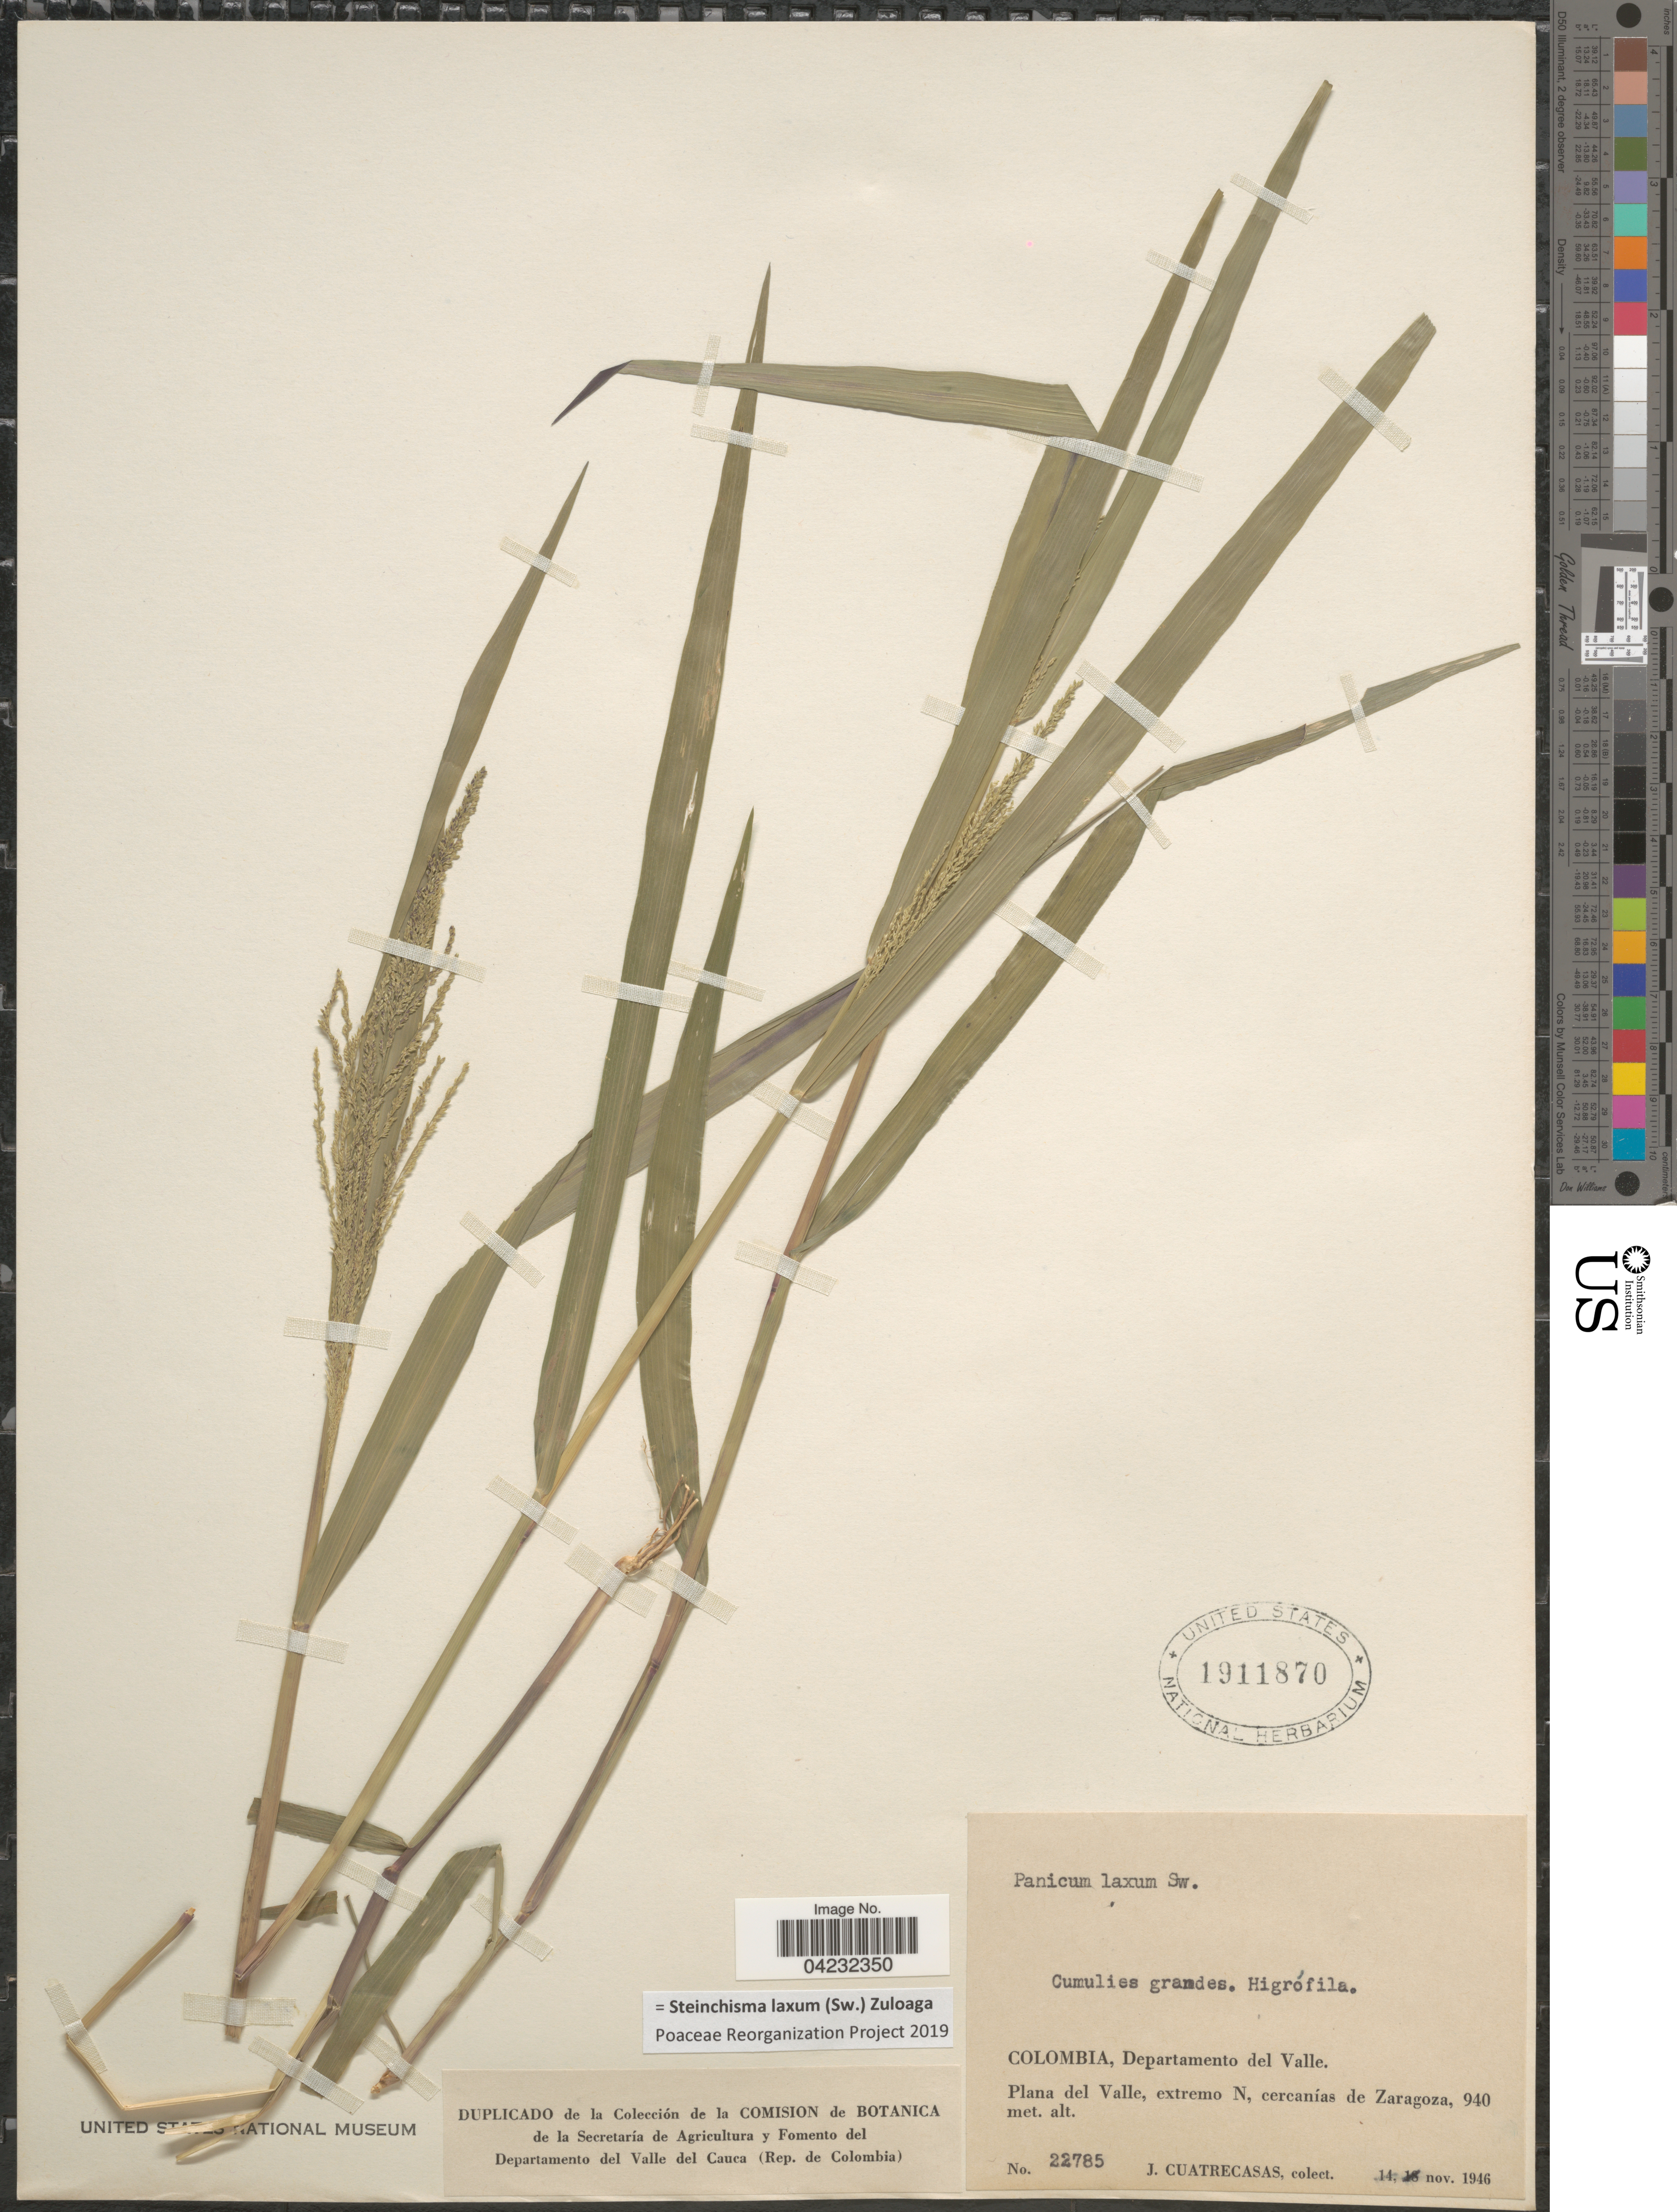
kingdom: Plantae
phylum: Tracheophyta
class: Liliopsida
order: Poales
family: Poaceae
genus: Steinchisma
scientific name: Steinchisma laxum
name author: (Sw.) Zuloaga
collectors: J. Cuatrecasas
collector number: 22785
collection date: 1946-11-14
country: Colombia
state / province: Valle del Cauca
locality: Departamento del Valle. Plana del Valle, extremo N, cercanías de Zaragoza.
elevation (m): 940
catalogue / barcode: US 1911870